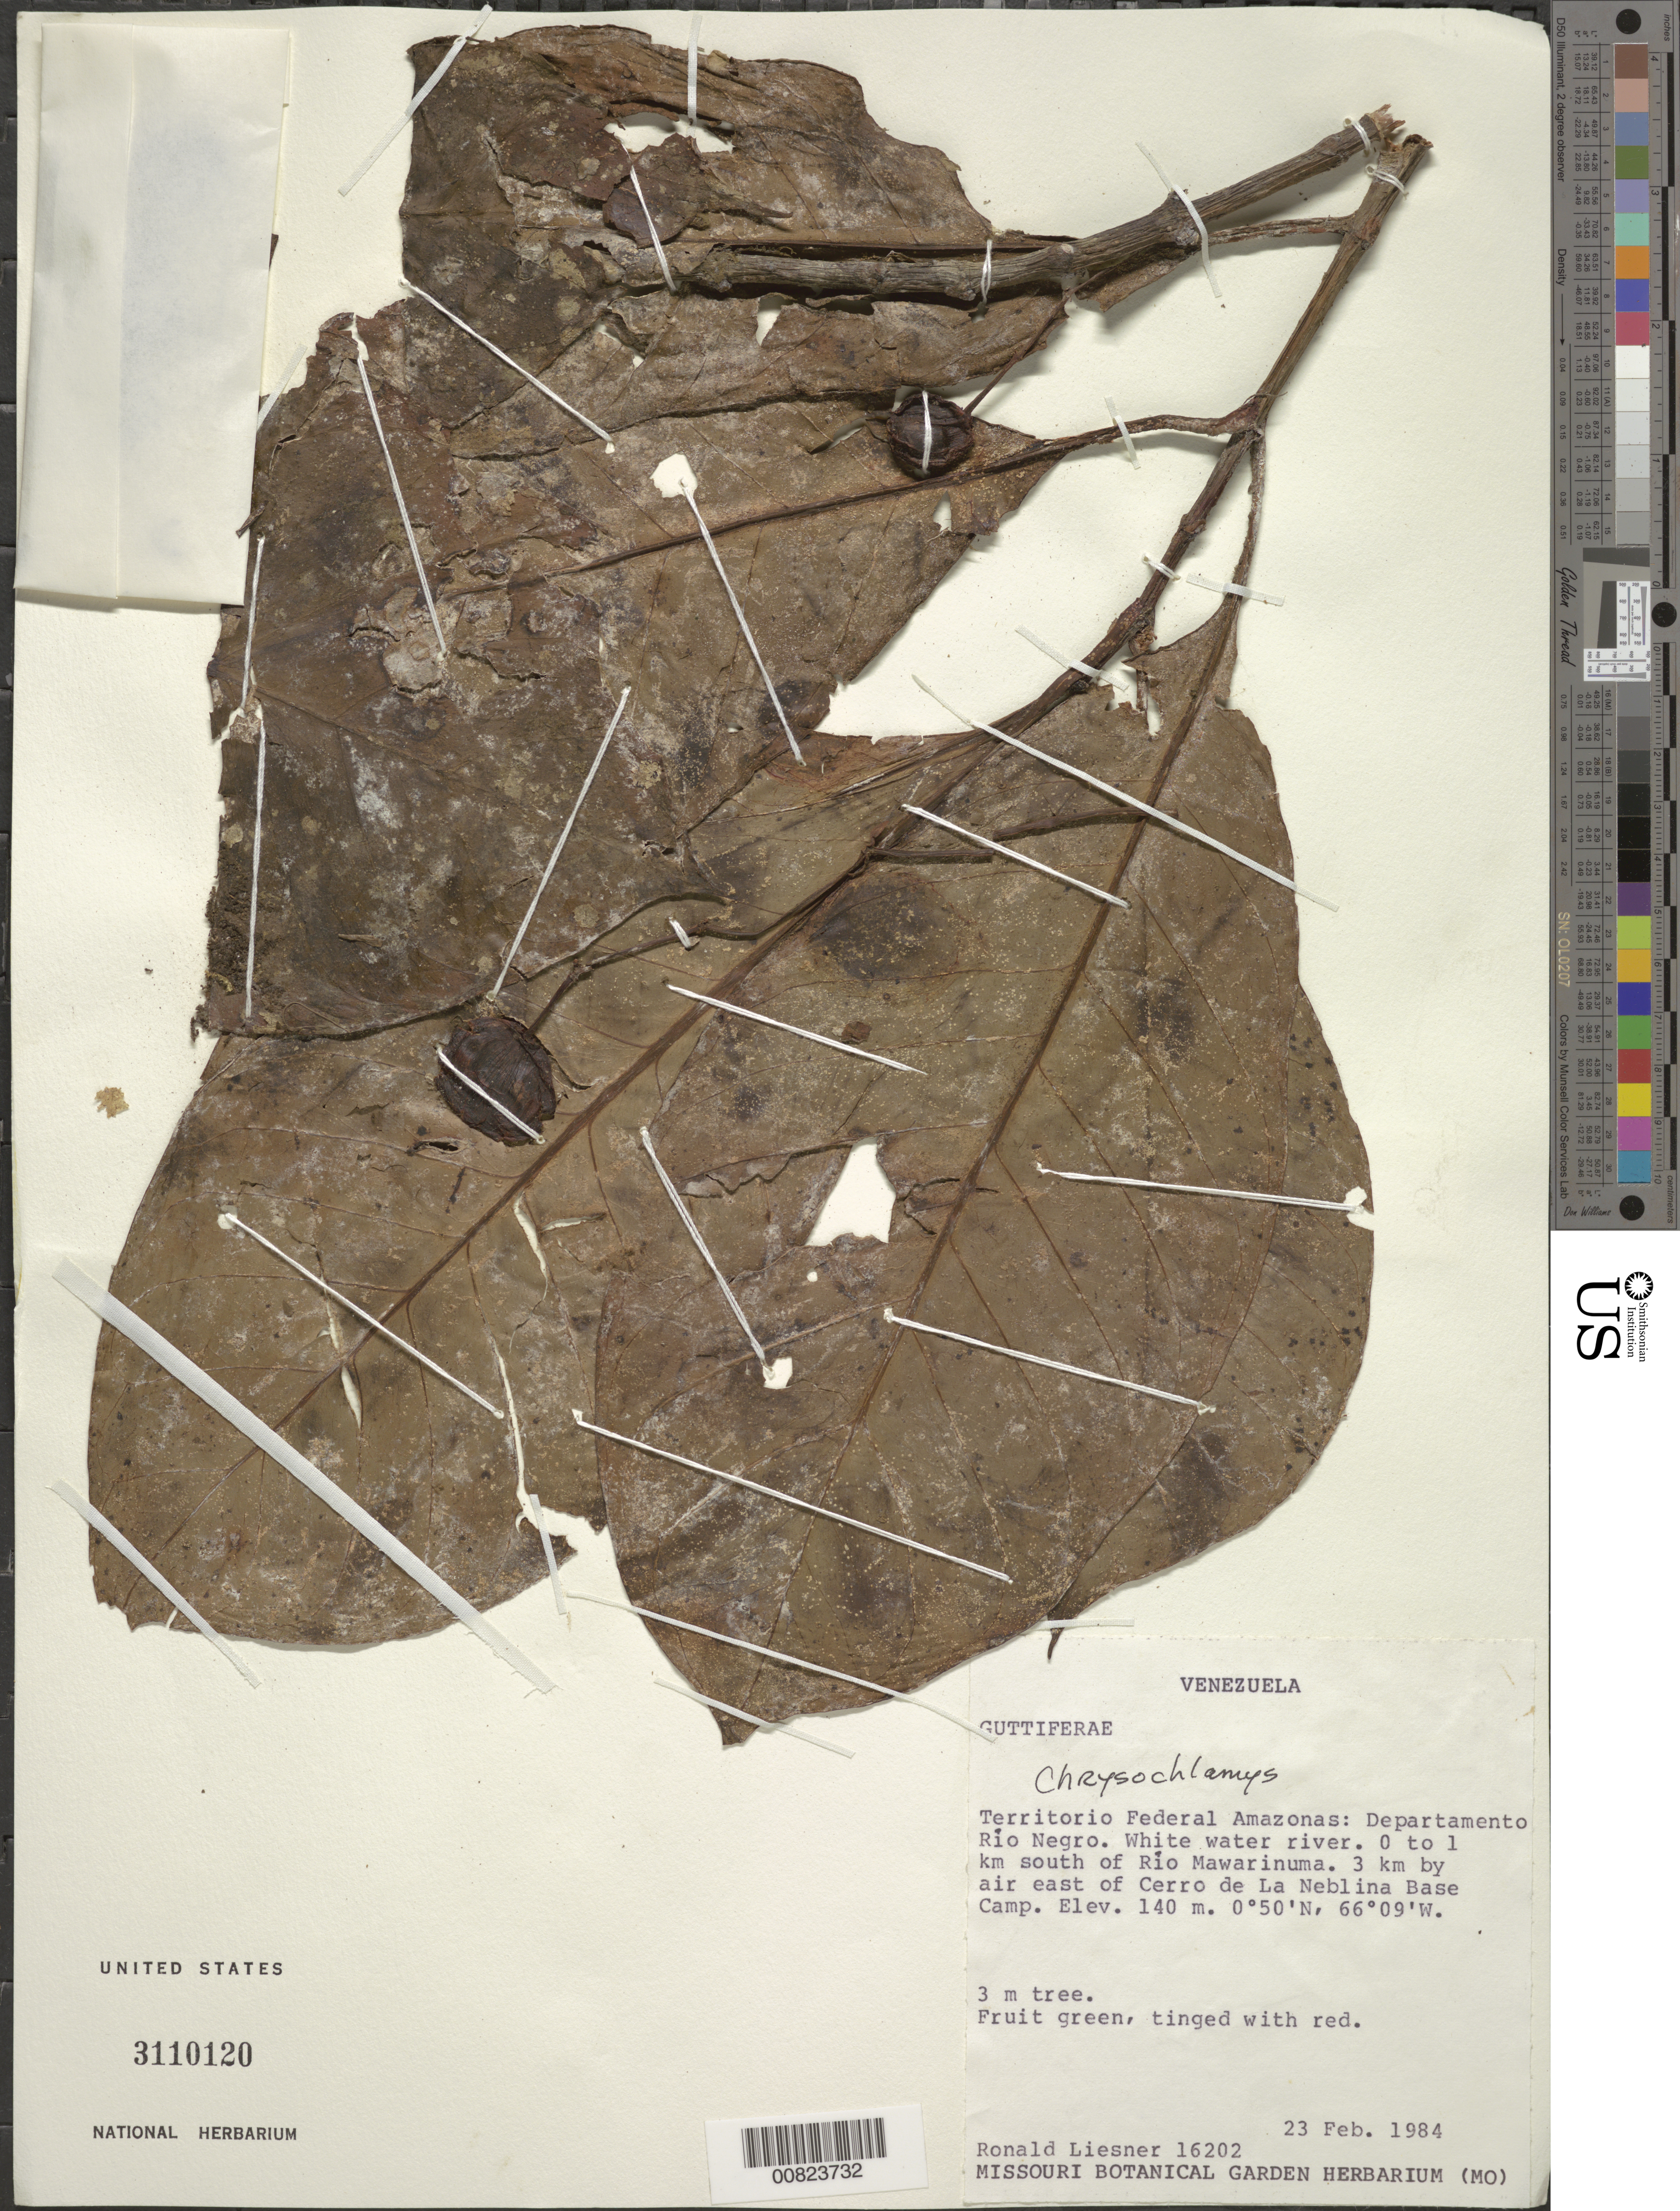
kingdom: Plantae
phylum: Tracheophyta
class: Magnoliopsida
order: Malpighiales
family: Clusiaceae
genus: Chrysochlamys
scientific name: Chrysochlamys sp.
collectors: R. L. Liesner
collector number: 16202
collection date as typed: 23-Feb-84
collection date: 1984-02-23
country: Venezuela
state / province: Amazonas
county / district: Río Negro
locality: Río Mawarinuma, 0-1 km S of, 3 km by air east of Cerro de la Neblina base camp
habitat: White water river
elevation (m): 140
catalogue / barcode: US 3110120